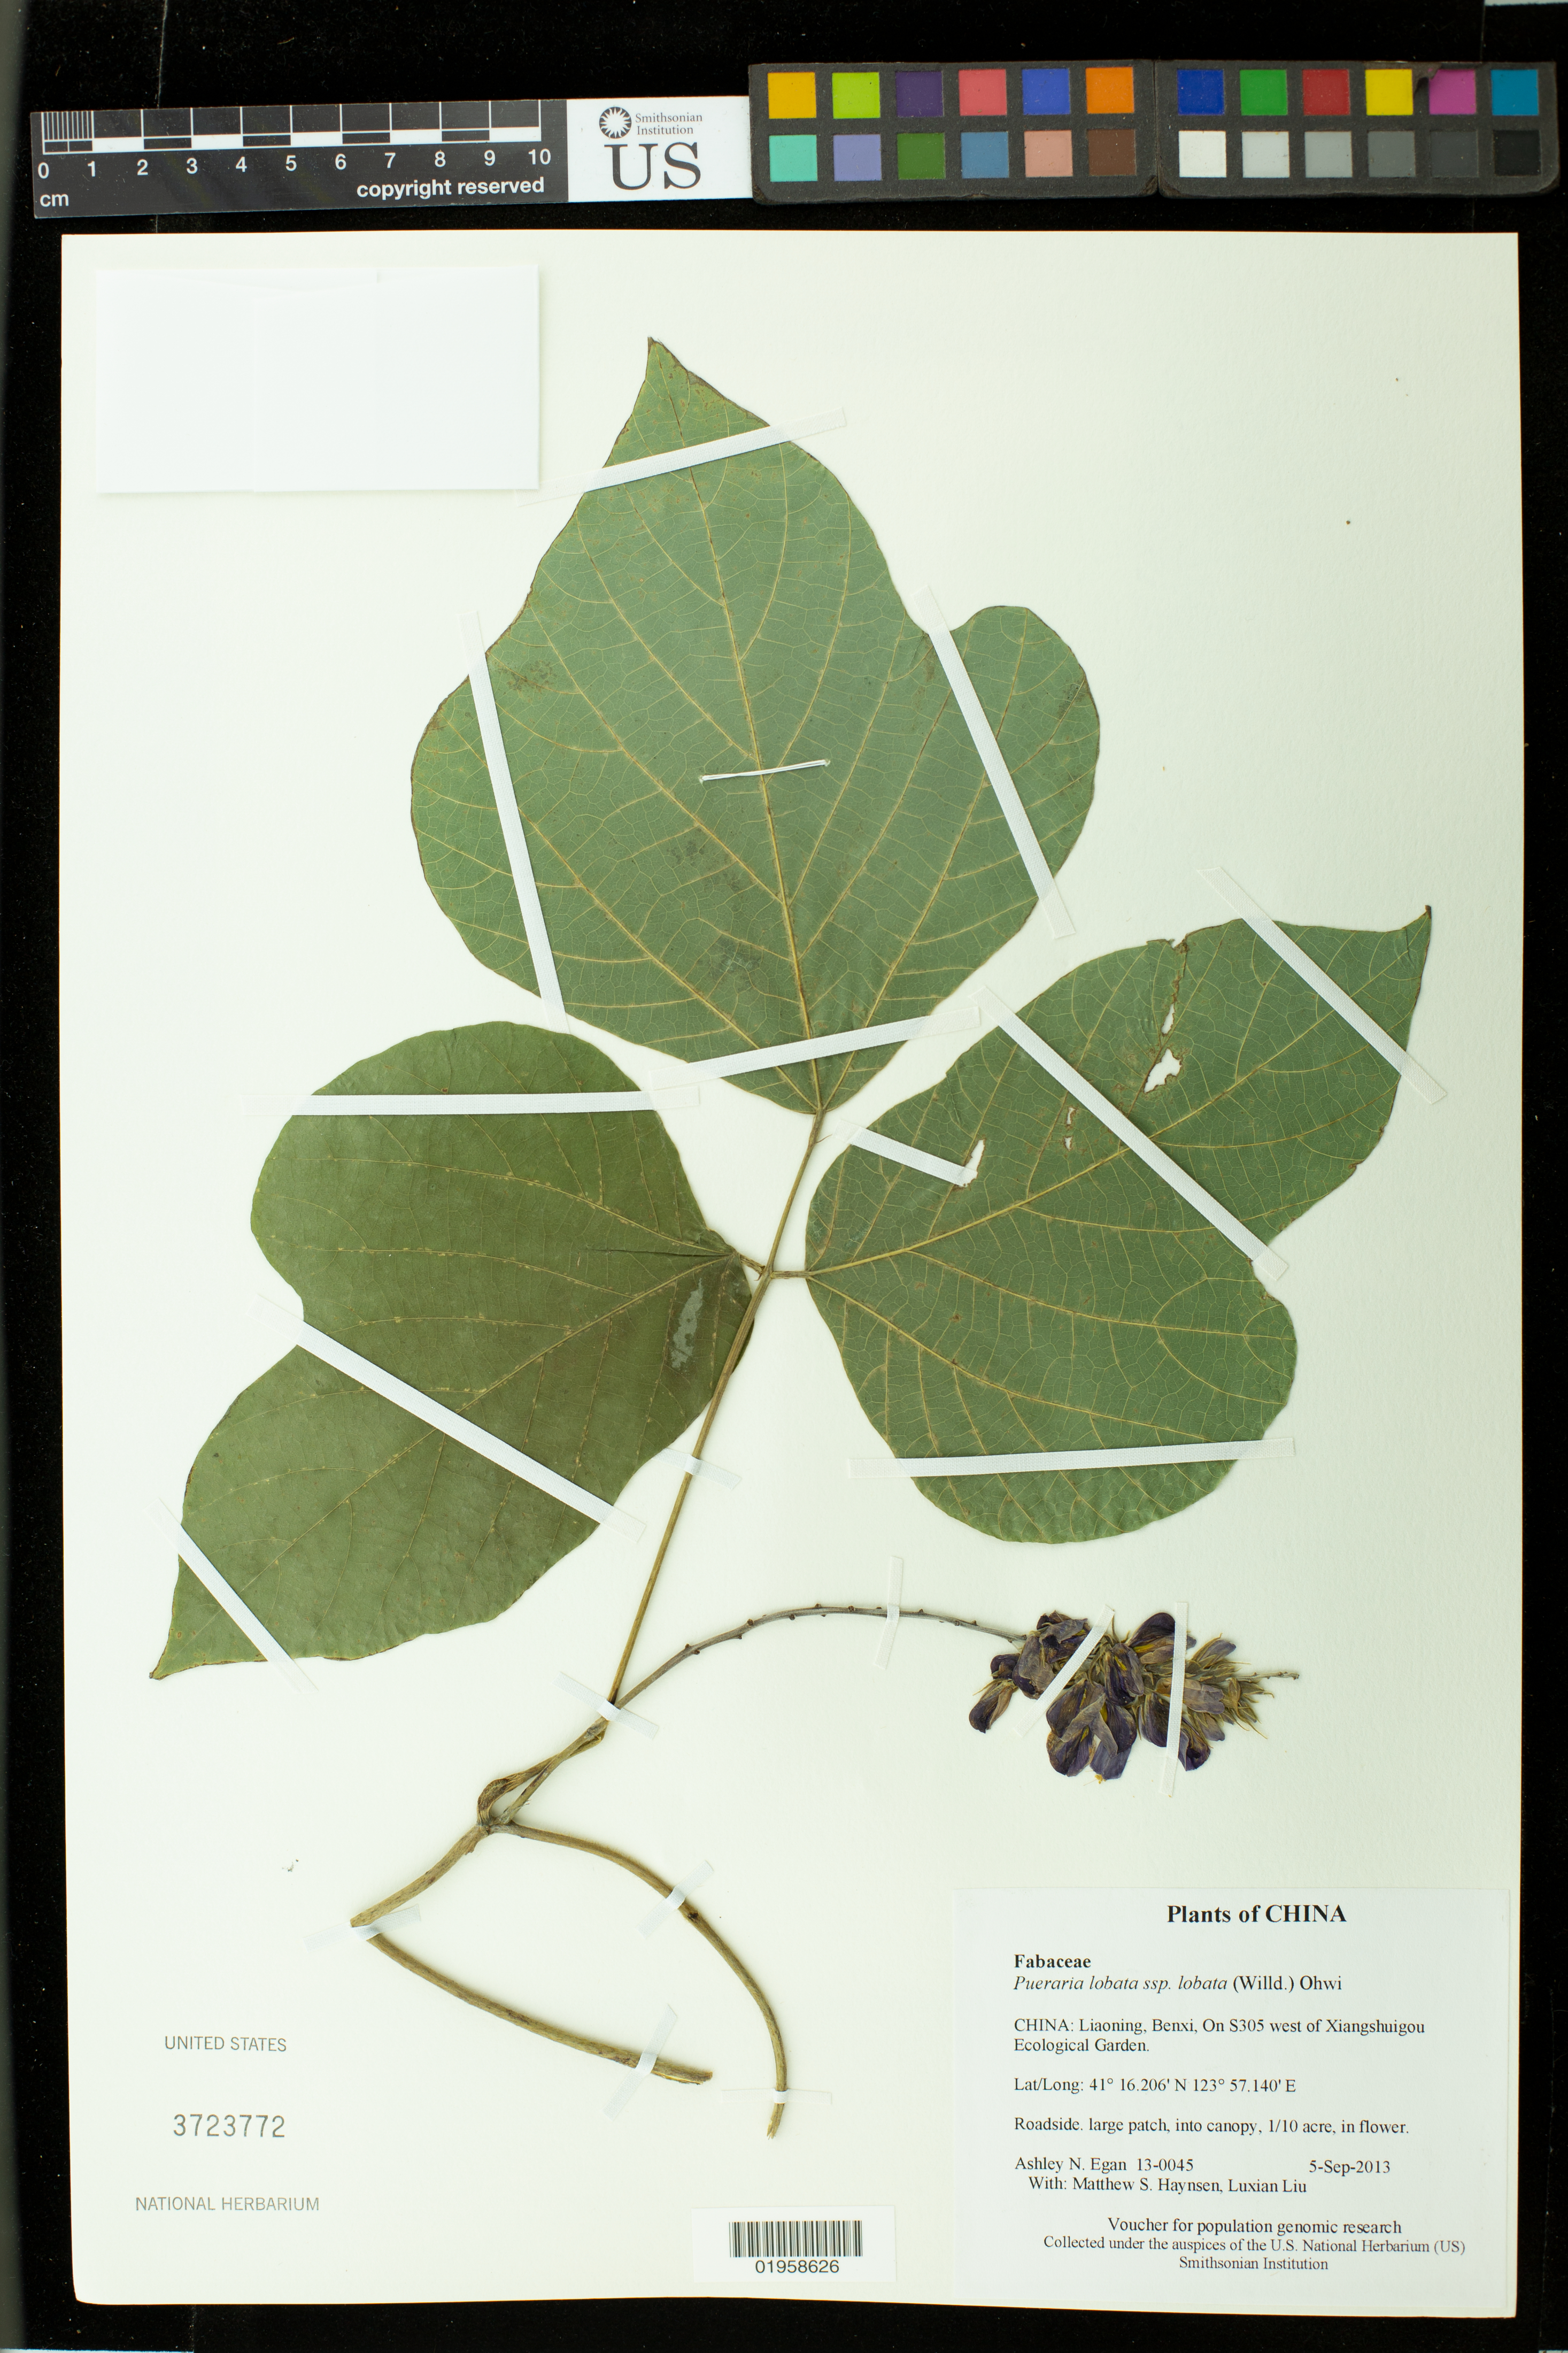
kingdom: Plantae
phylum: Tracheophyta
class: Magnoliopsida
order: Fabales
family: Fabaceae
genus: Pueraria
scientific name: Pueraria lobata subsp. lobata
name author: (Willd.) Ohwi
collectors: A. N. Egan, M. Hansen & L. Liu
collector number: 13-0045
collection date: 2013-09-05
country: China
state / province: Liaoning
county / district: Benxi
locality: On S305 west of Xiangshuigou Ecological Garden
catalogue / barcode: US 3723772